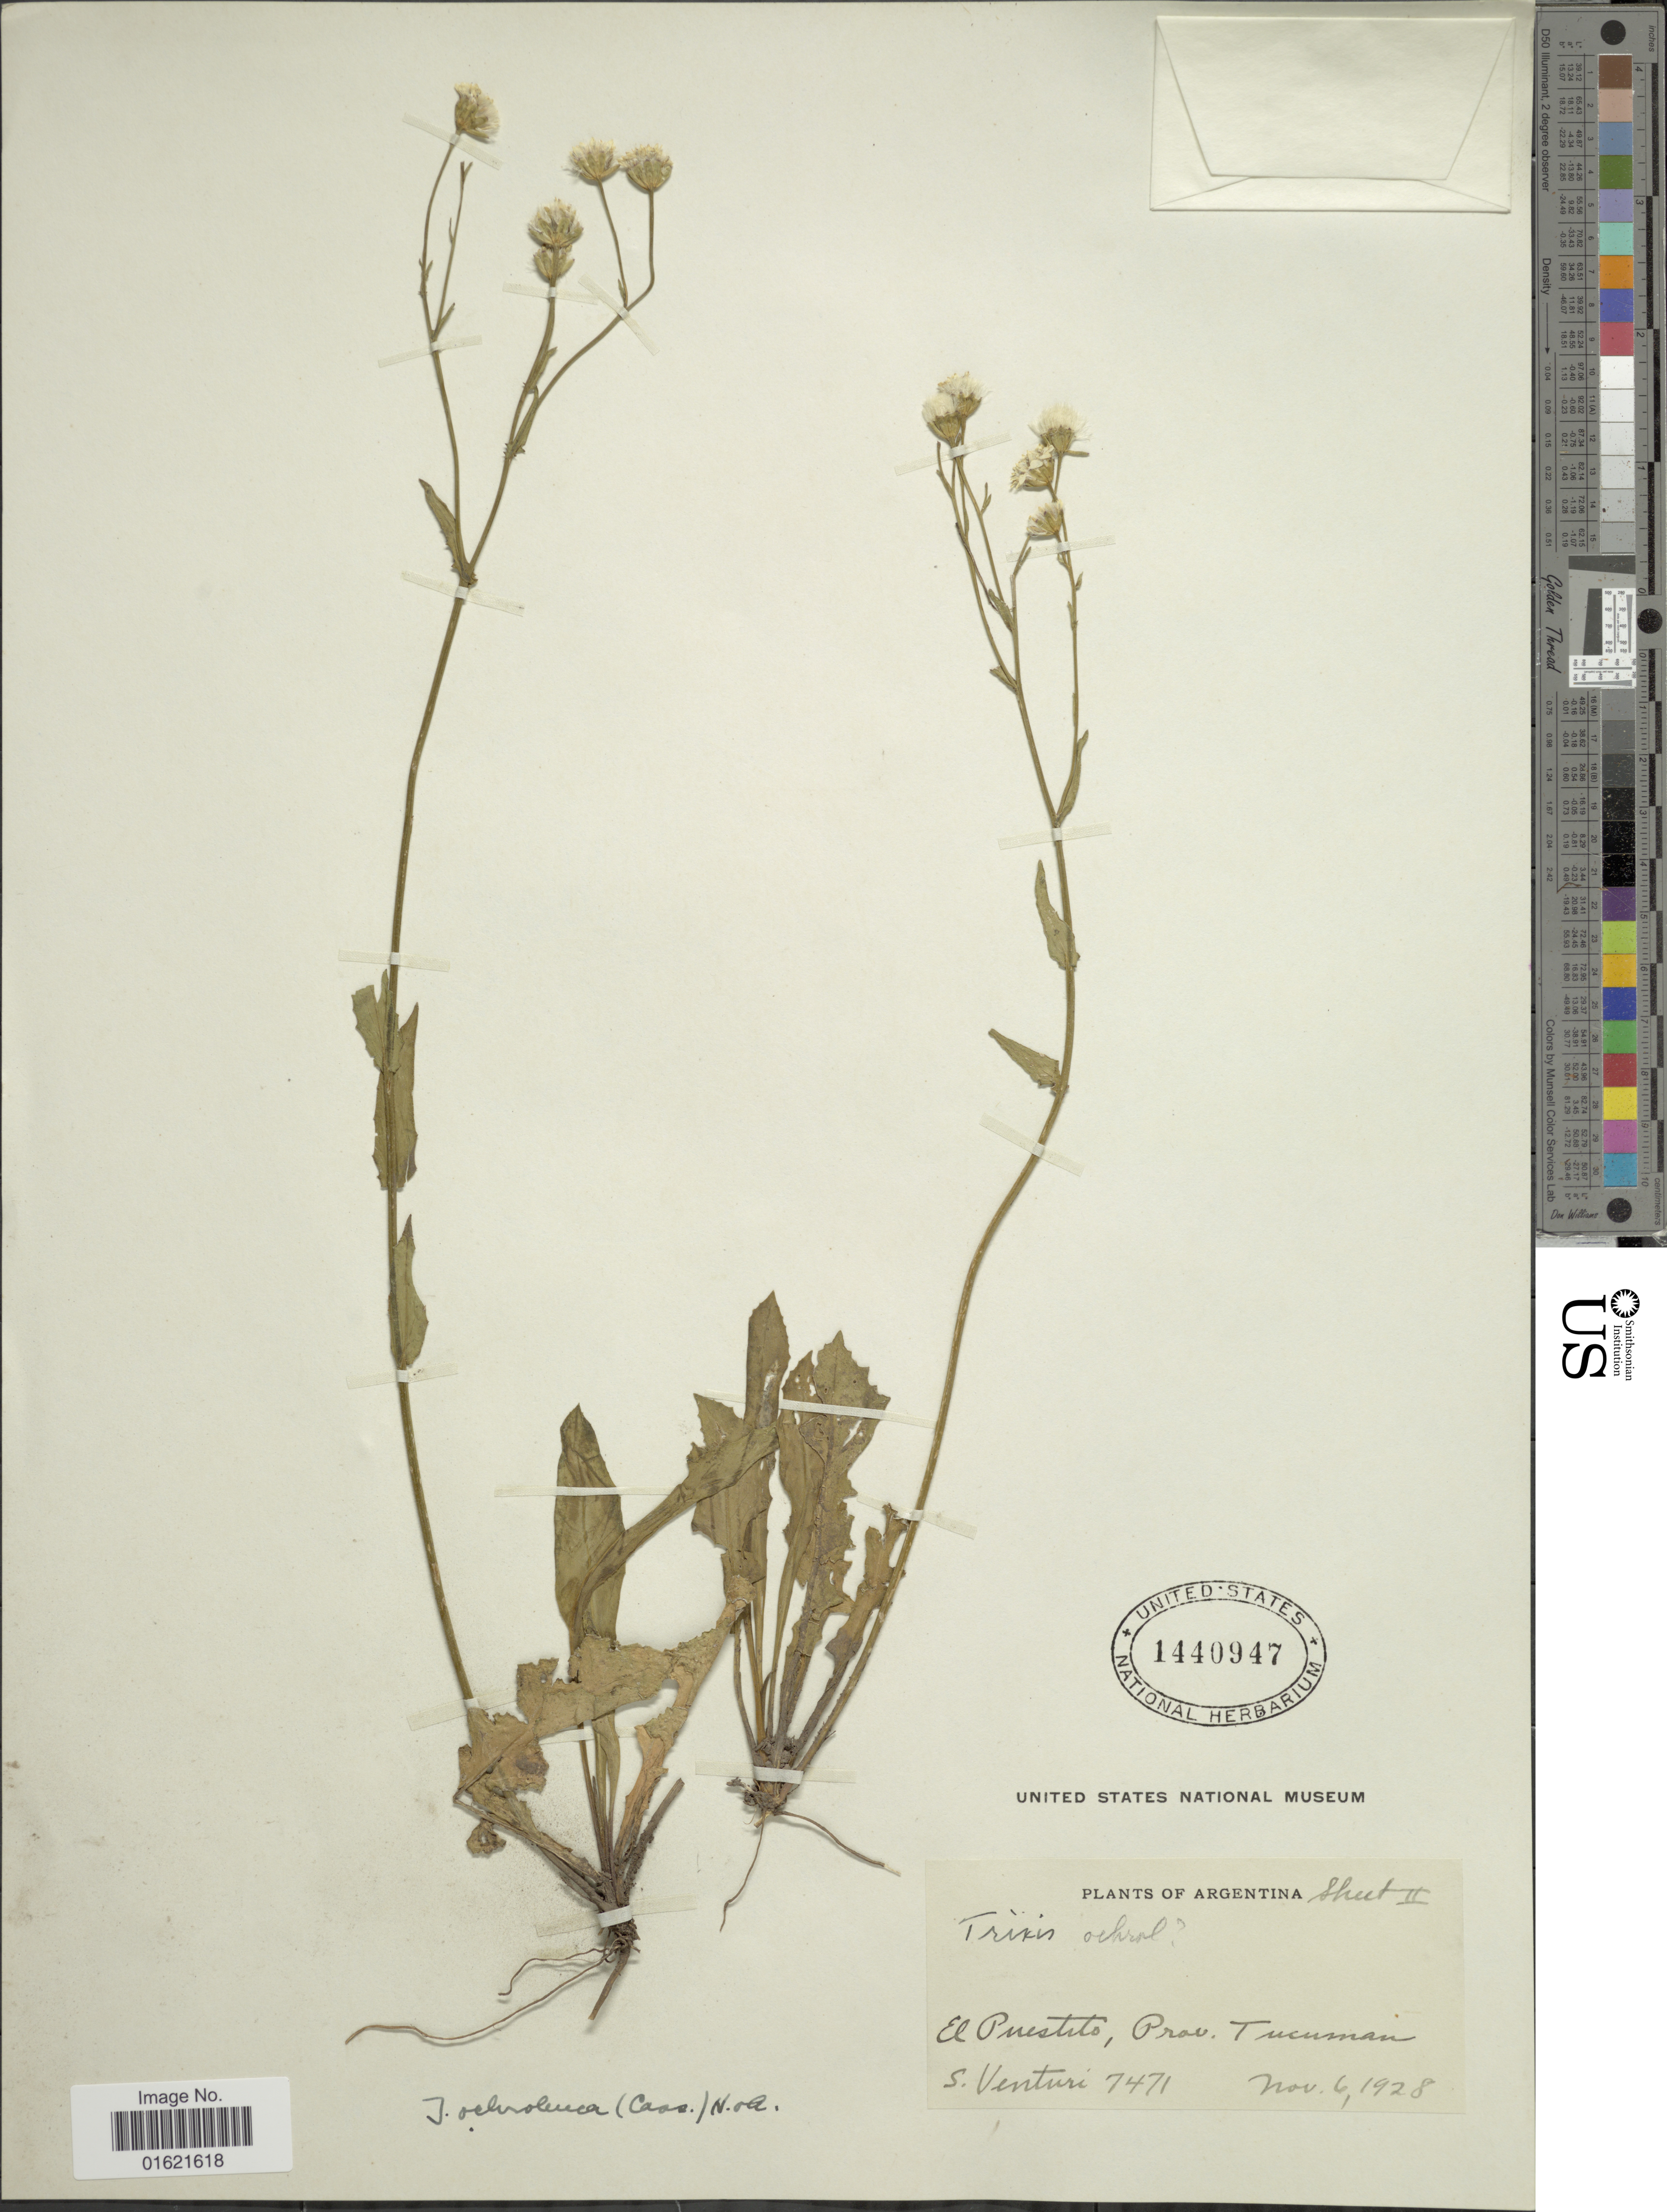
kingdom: Plantae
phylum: Tracheophyta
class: Magnoliopsida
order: Asterales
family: Asteraceae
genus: Holocheilus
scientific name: Holocheilus illustris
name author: (Vell.) Cabrera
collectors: S. Venturi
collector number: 7471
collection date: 1928-11-06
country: Argentina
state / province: Tucuman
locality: El Puestito, Prov, Tucuman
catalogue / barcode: US 1440947